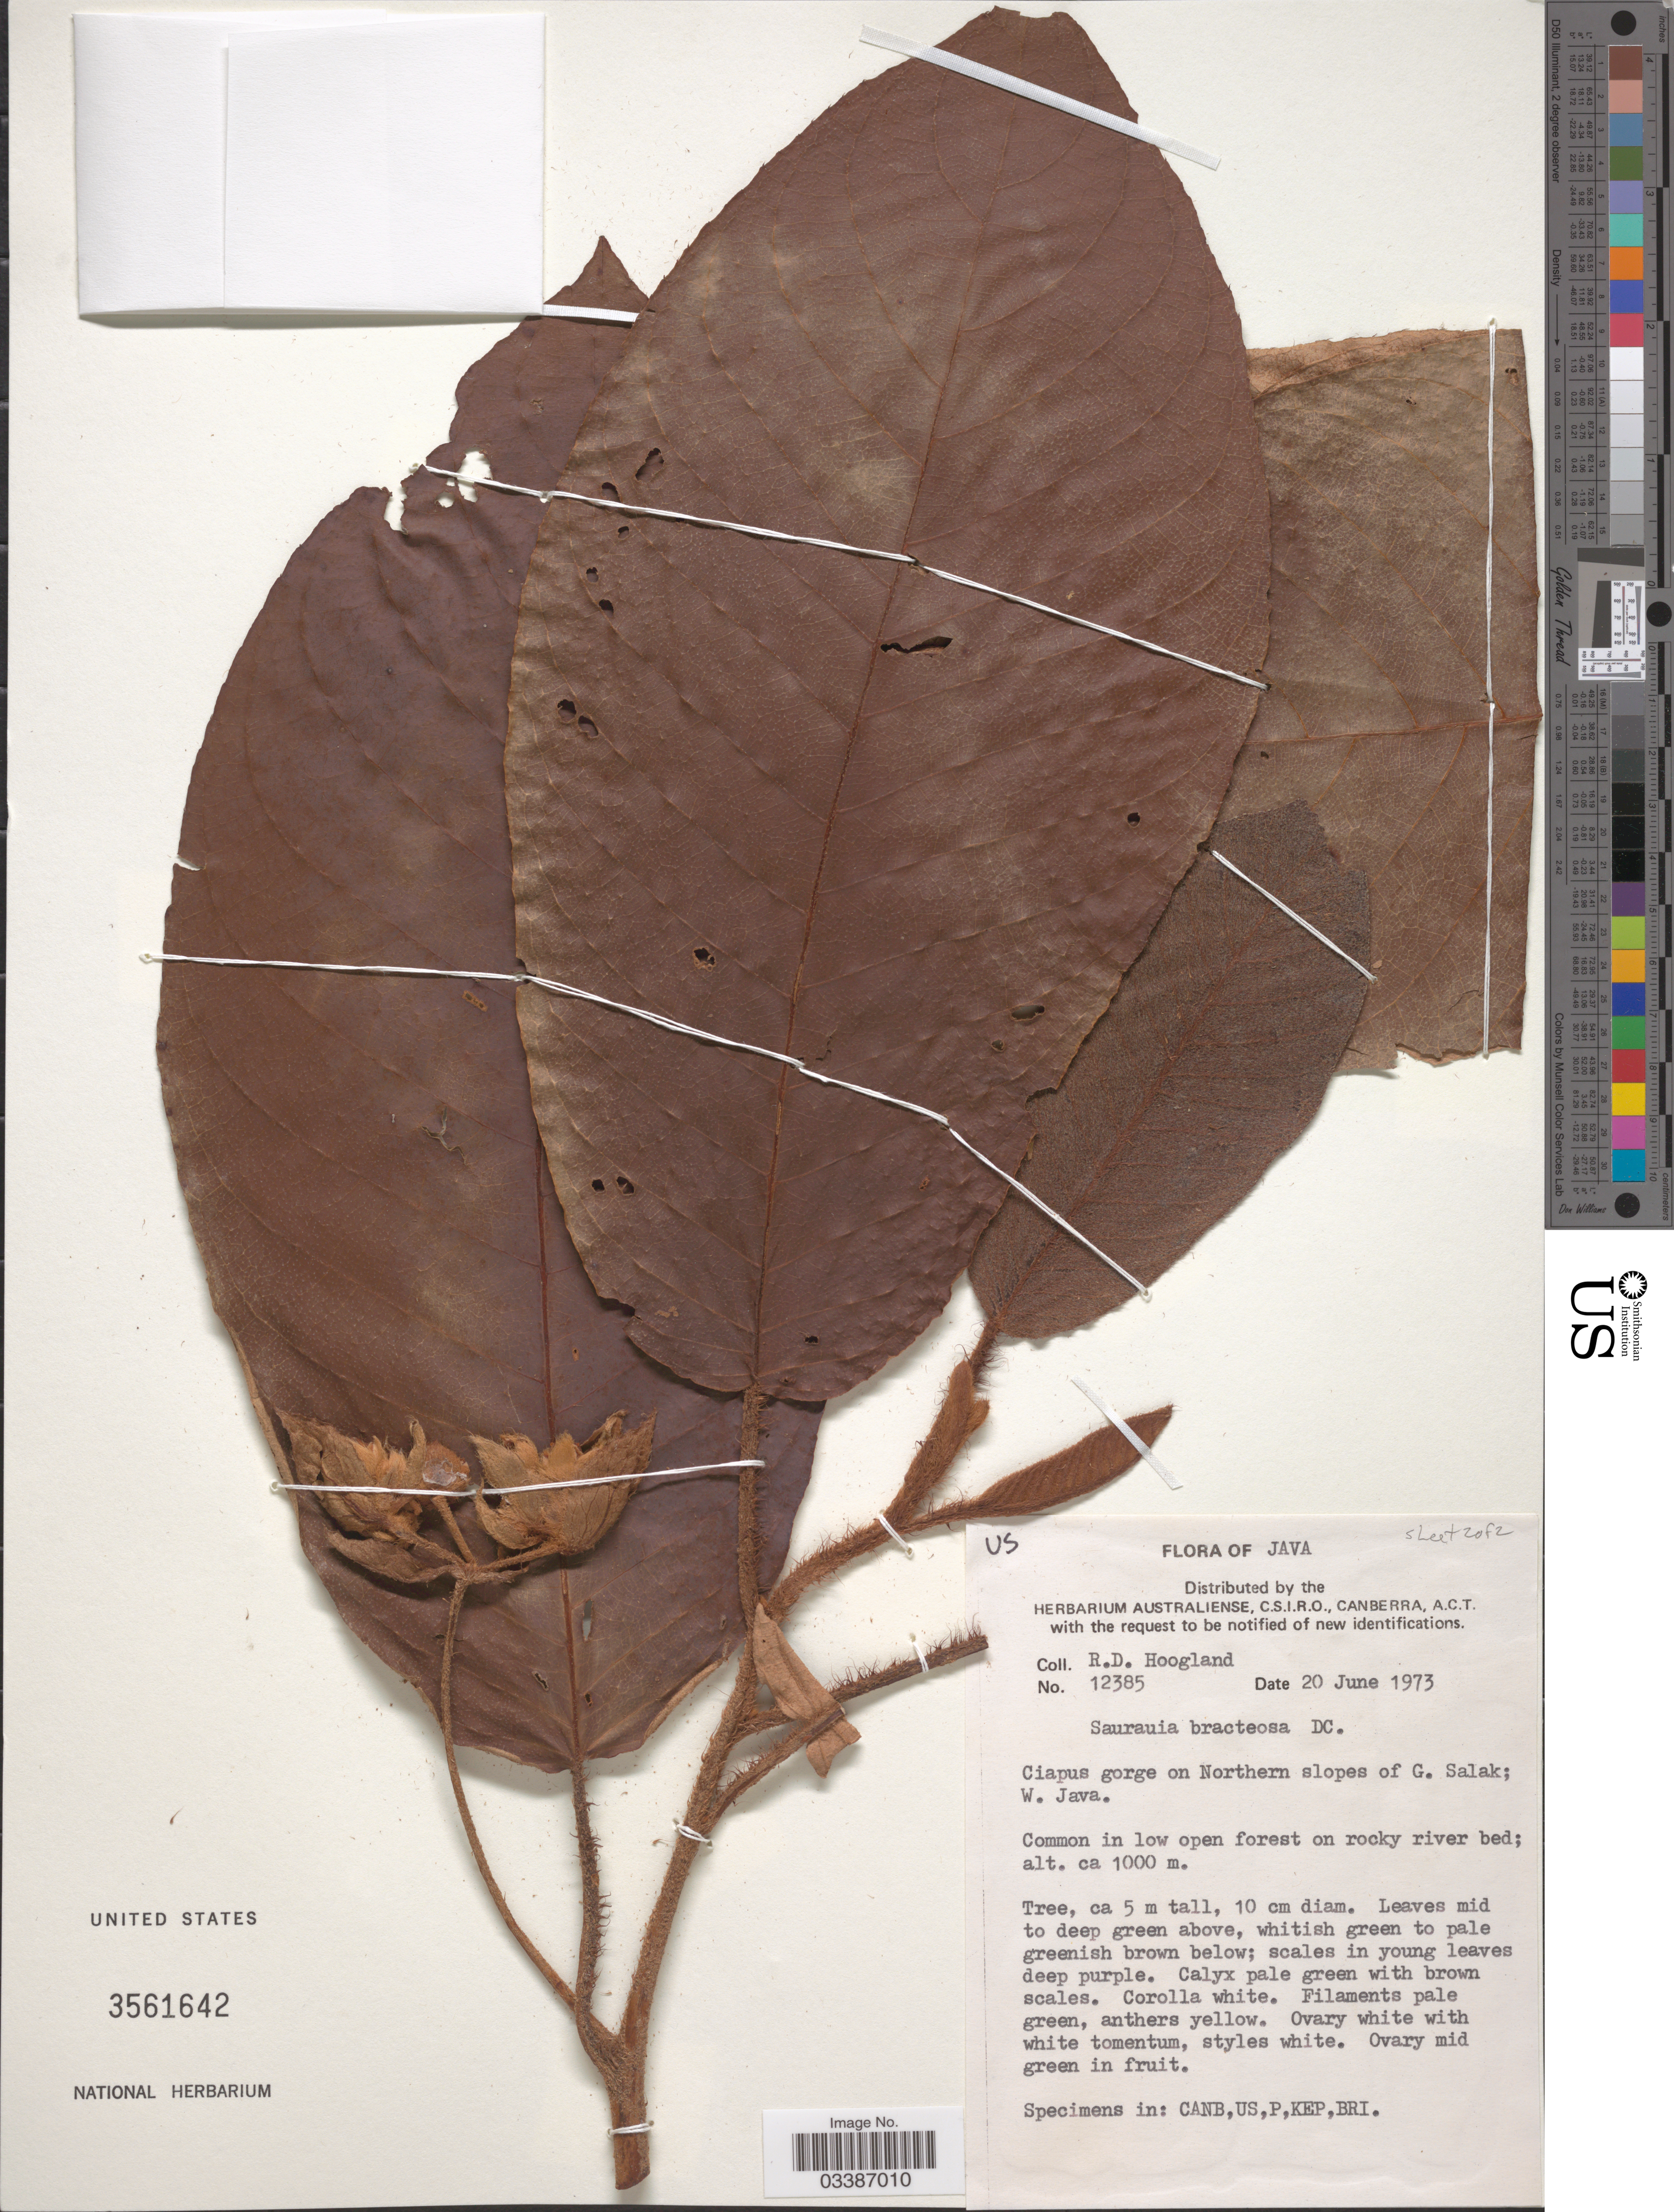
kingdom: Plantae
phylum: Tracheophyta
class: Magnoliopsida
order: Ericales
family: Actinidiaceae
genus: Saurauia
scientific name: Saurauia bracteosa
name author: DC.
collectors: R. D. Hoogland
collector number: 12385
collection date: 1973-06-20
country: Indonesia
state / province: Java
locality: Ciapus gorge on Northern slopes of G. Salak; W. Java.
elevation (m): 1000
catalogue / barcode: US 3561642